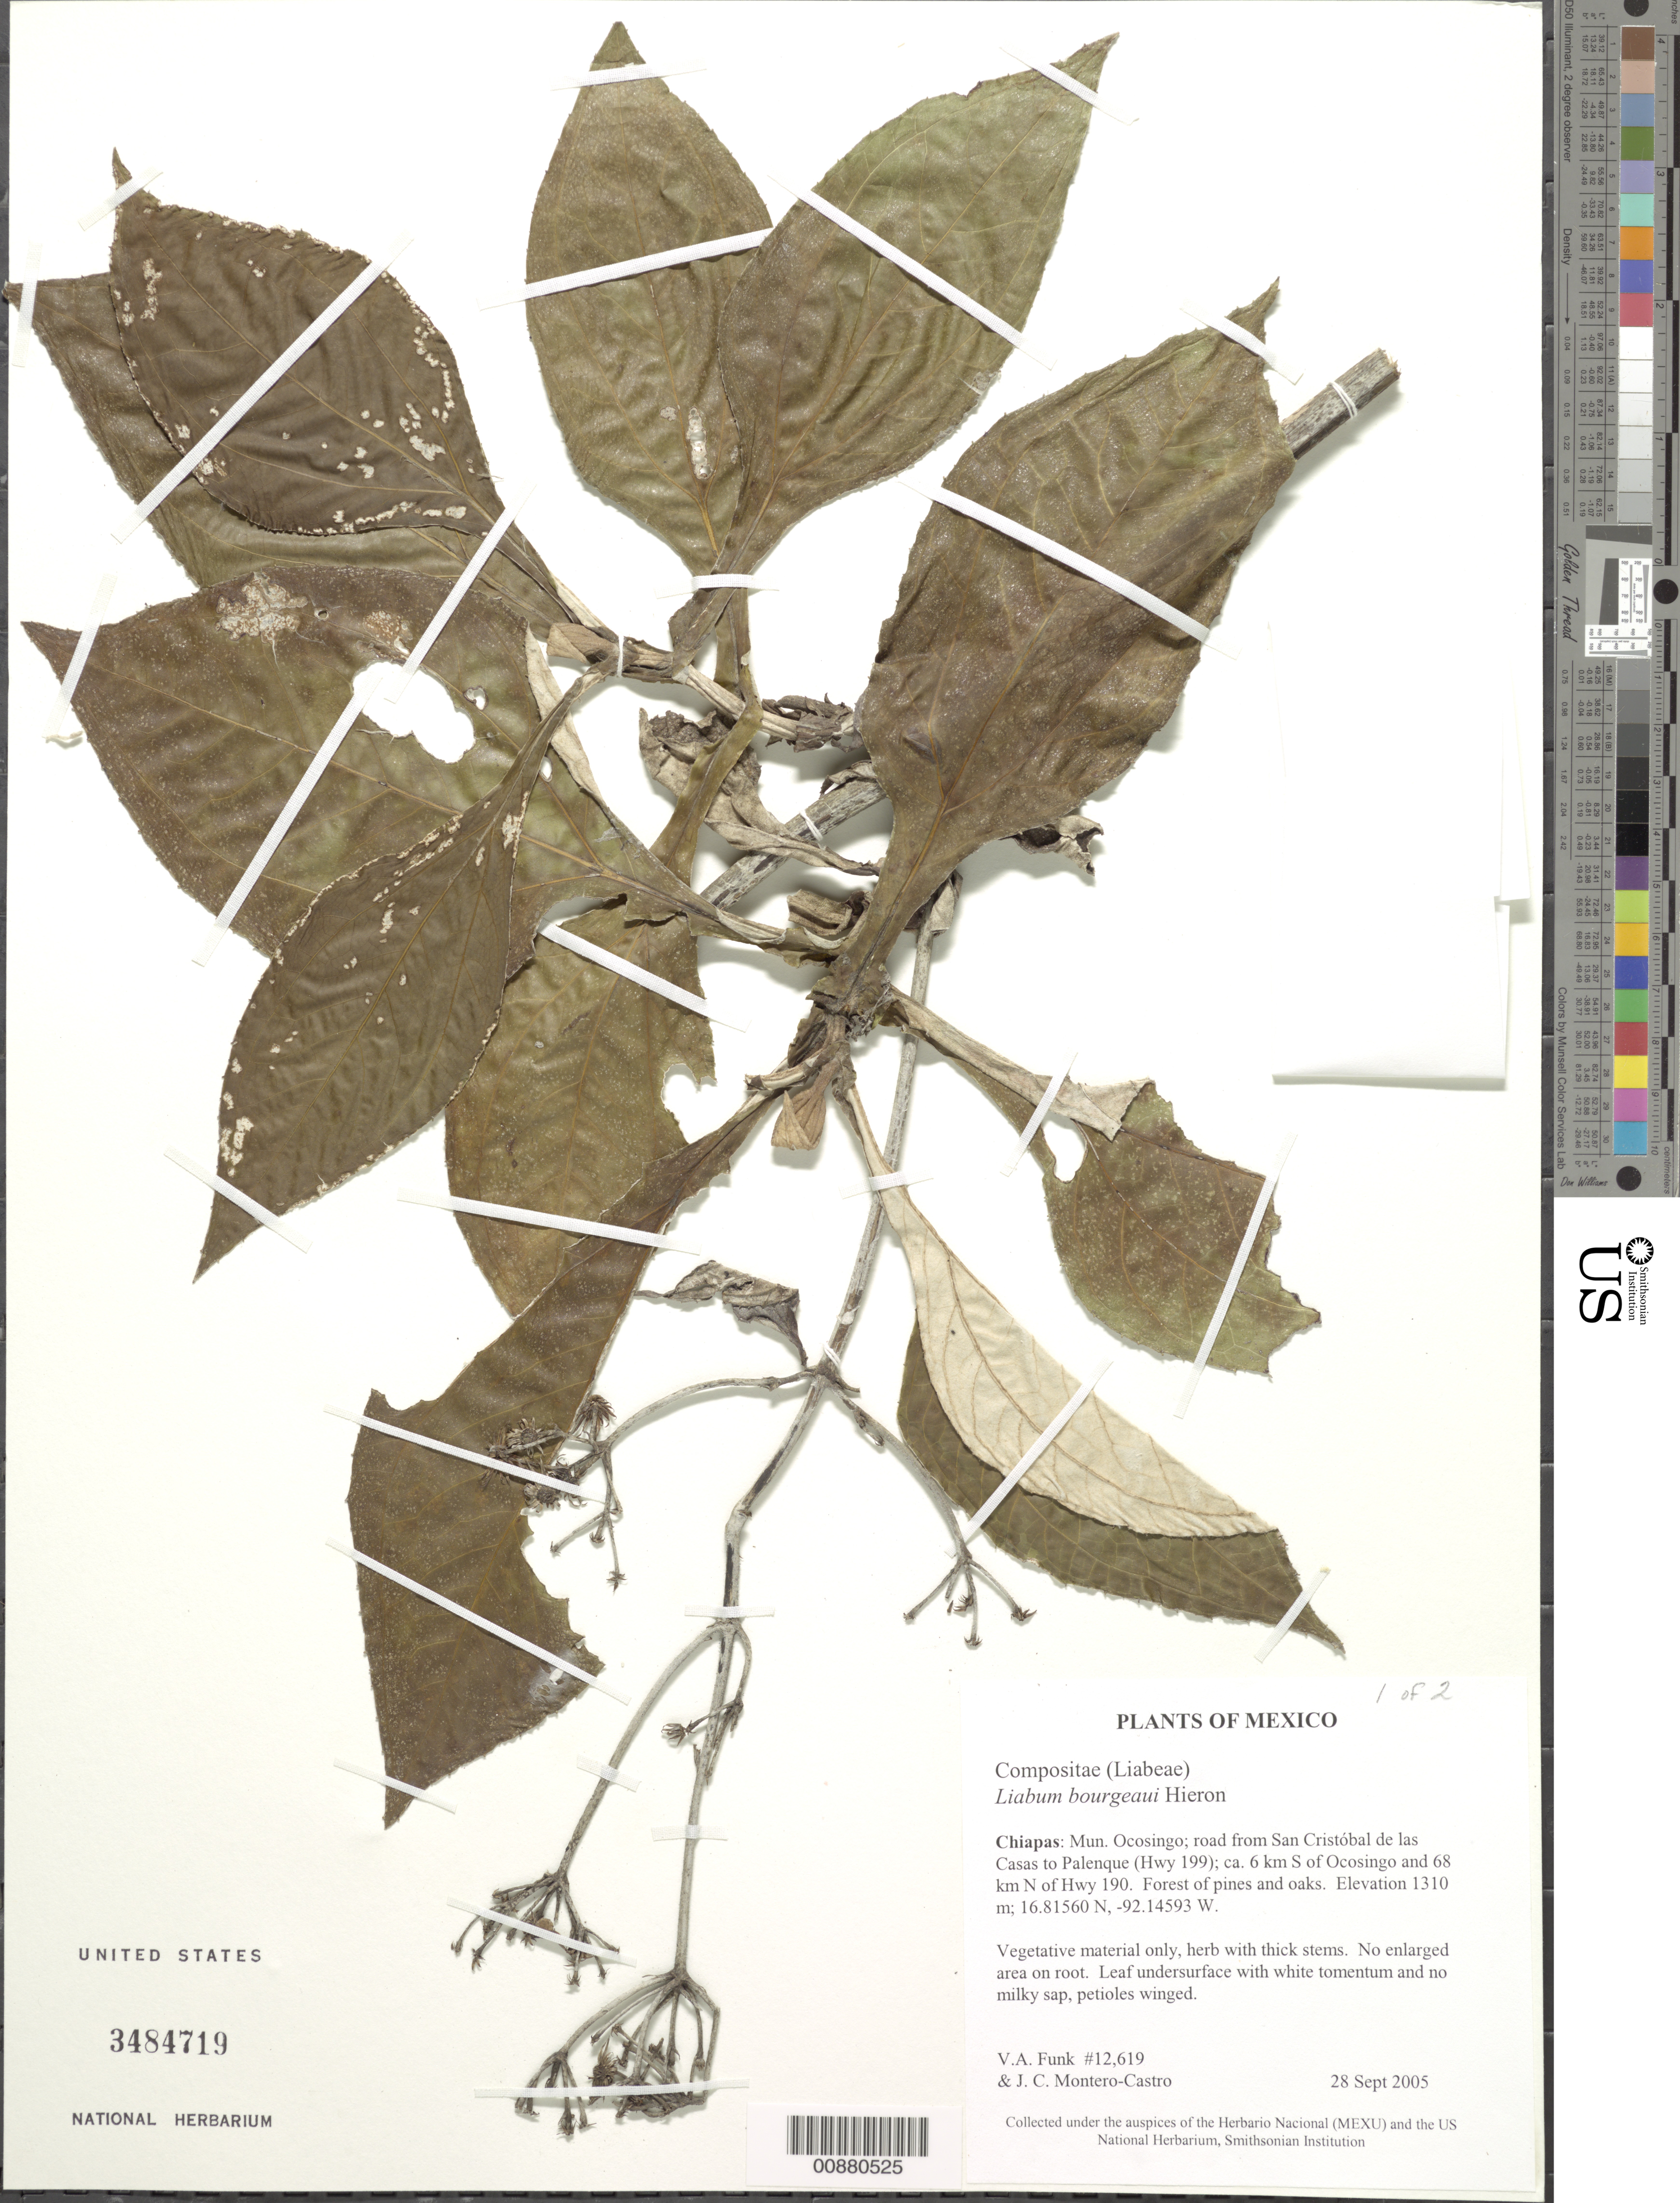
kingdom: Plantae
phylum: Tracheophyta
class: Magnoliopsida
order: Asterales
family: Asteraceae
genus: Liabum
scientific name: Liabum bourgeaui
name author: Hieron.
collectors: V. Funk & J. Montero-Castro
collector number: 12619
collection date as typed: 28 September 2005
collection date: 2005-09-28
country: Mexico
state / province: Chiapas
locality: Mun. Ocosingo, road from San Cristóbal de las Casas to Palenque (Hwy 199), ca. 6 km S of Ocosingo and 68 km N of Hwy 190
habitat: Forest of pines and oaks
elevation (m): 1310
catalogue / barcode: US 3484719